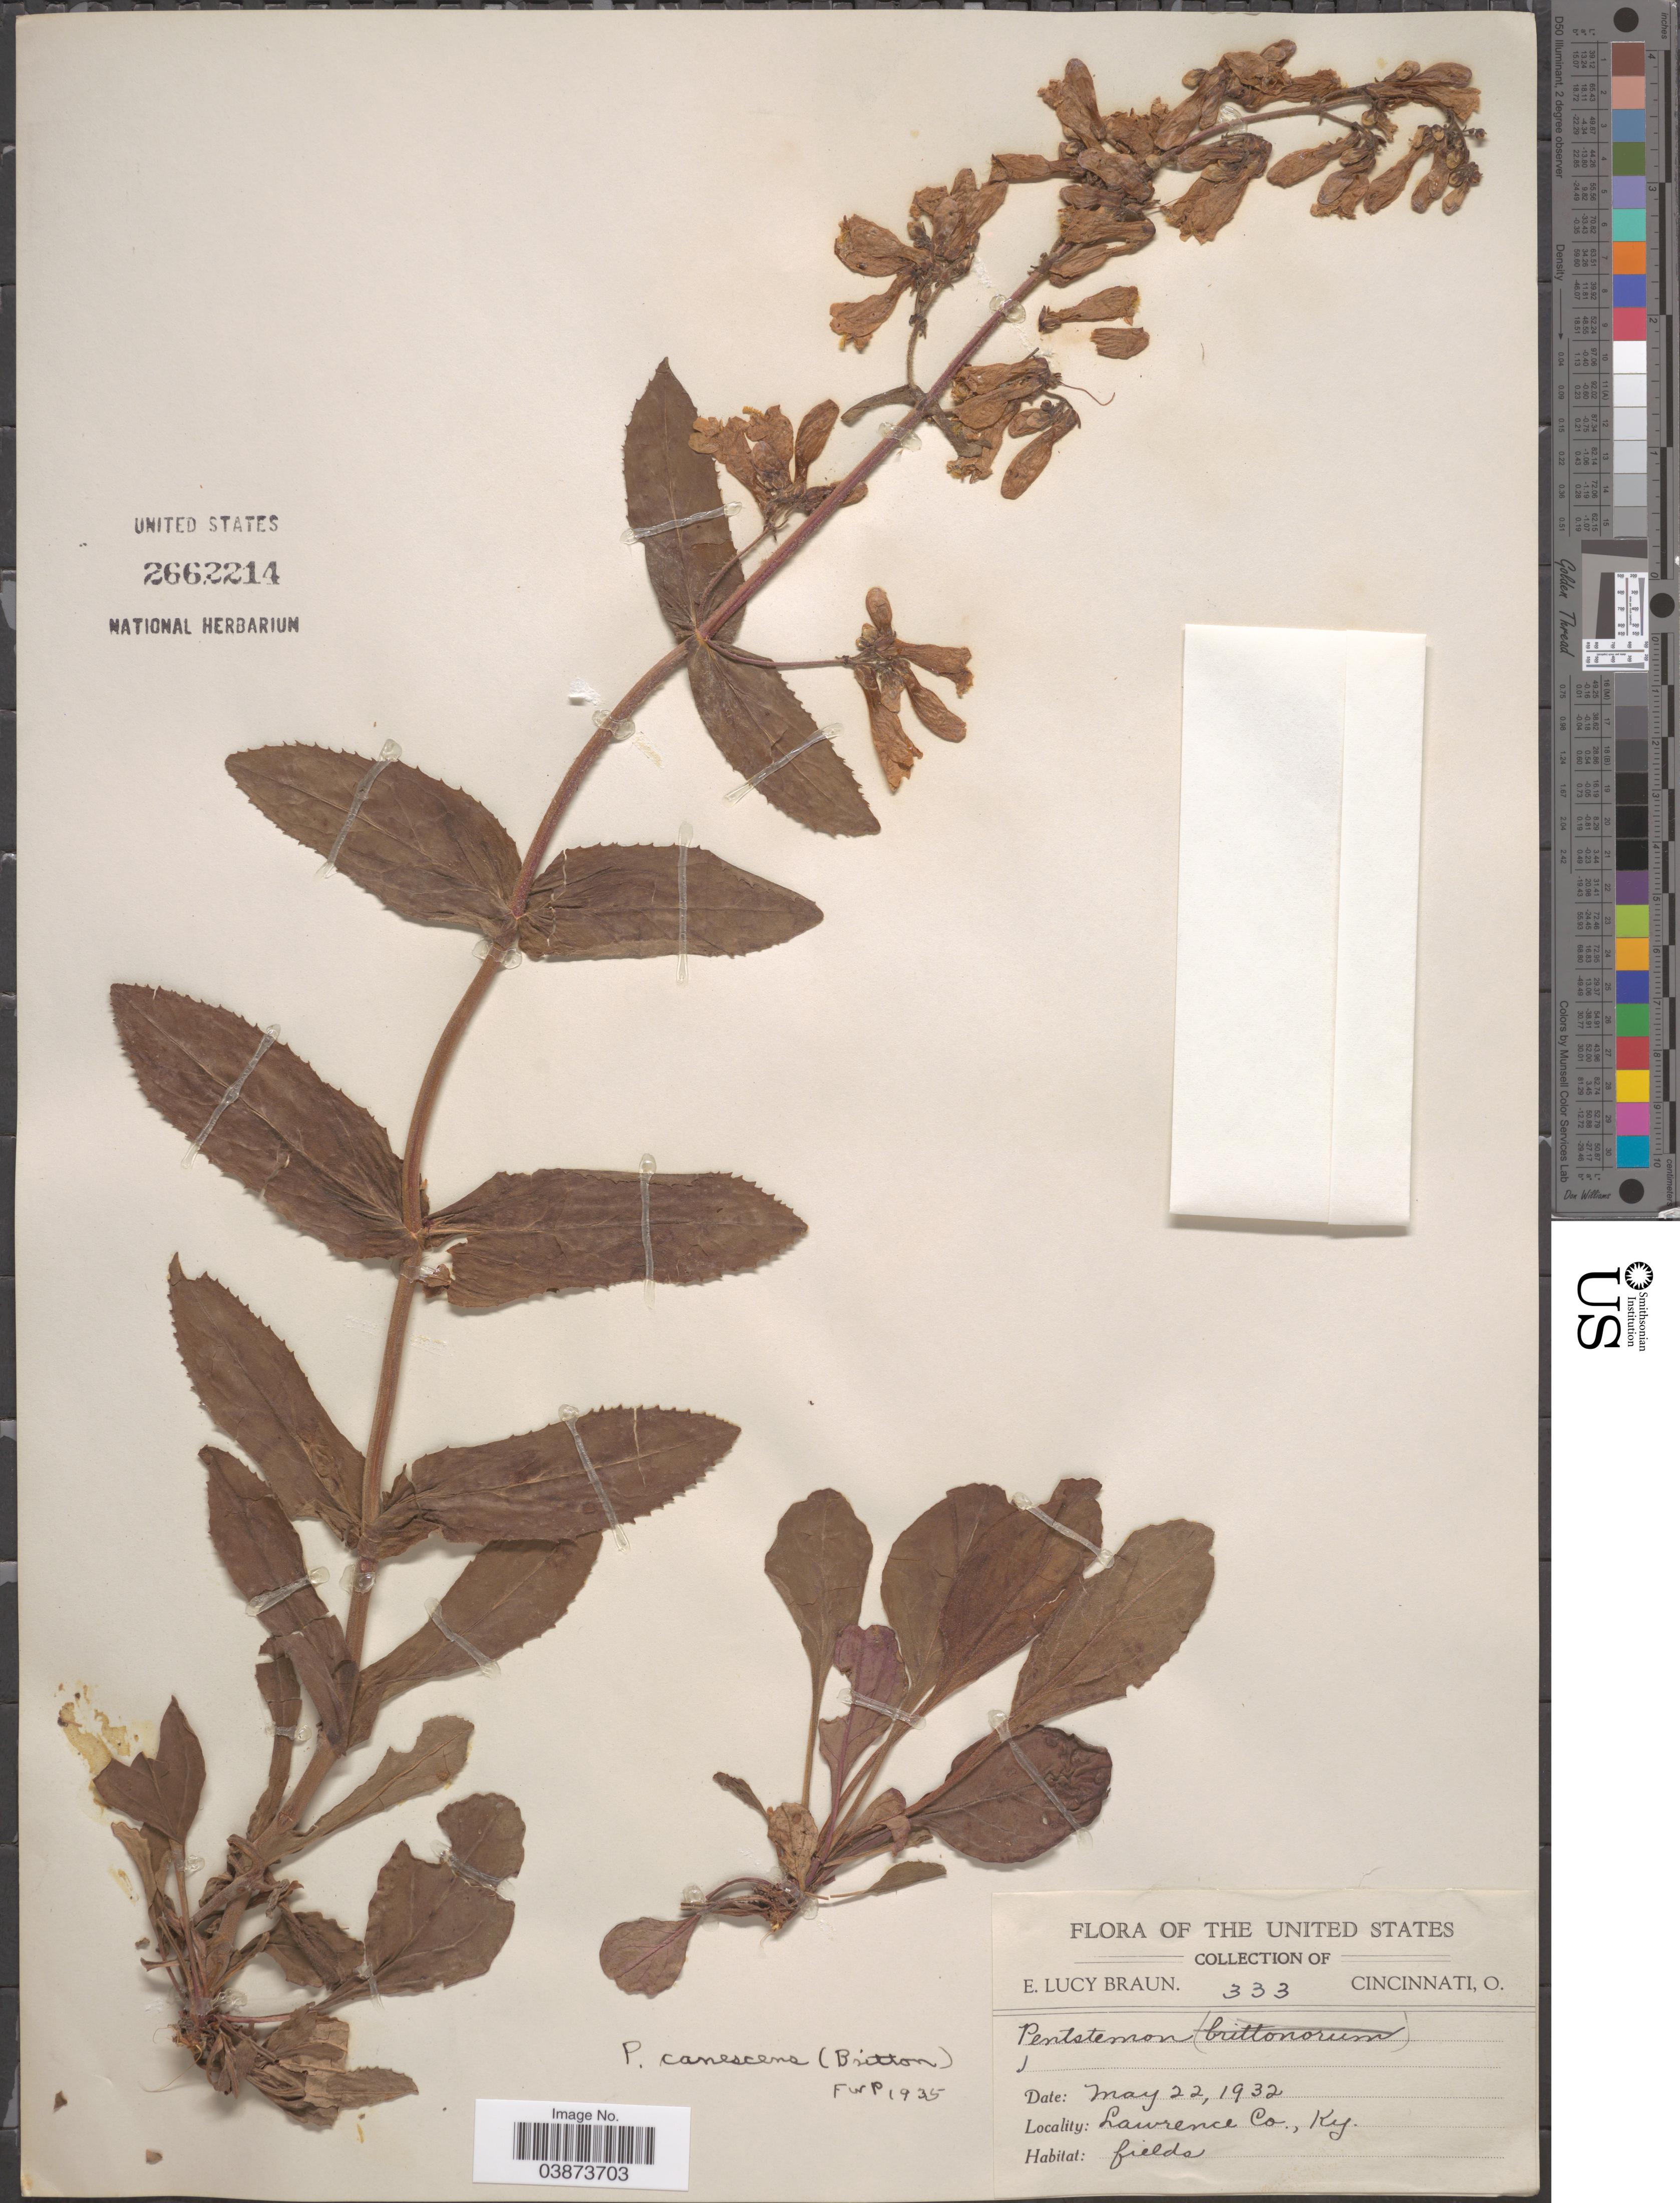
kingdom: Plantae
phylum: Tracheophyta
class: Magnoliopsida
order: Lamiales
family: Plantaginaceae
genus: Penstemon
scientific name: Penstemon canescens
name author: L.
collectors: E. L. Braun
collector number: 333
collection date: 1932-05-22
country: United States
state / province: Kentucky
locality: Lawrence Co.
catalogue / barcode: US 2662214